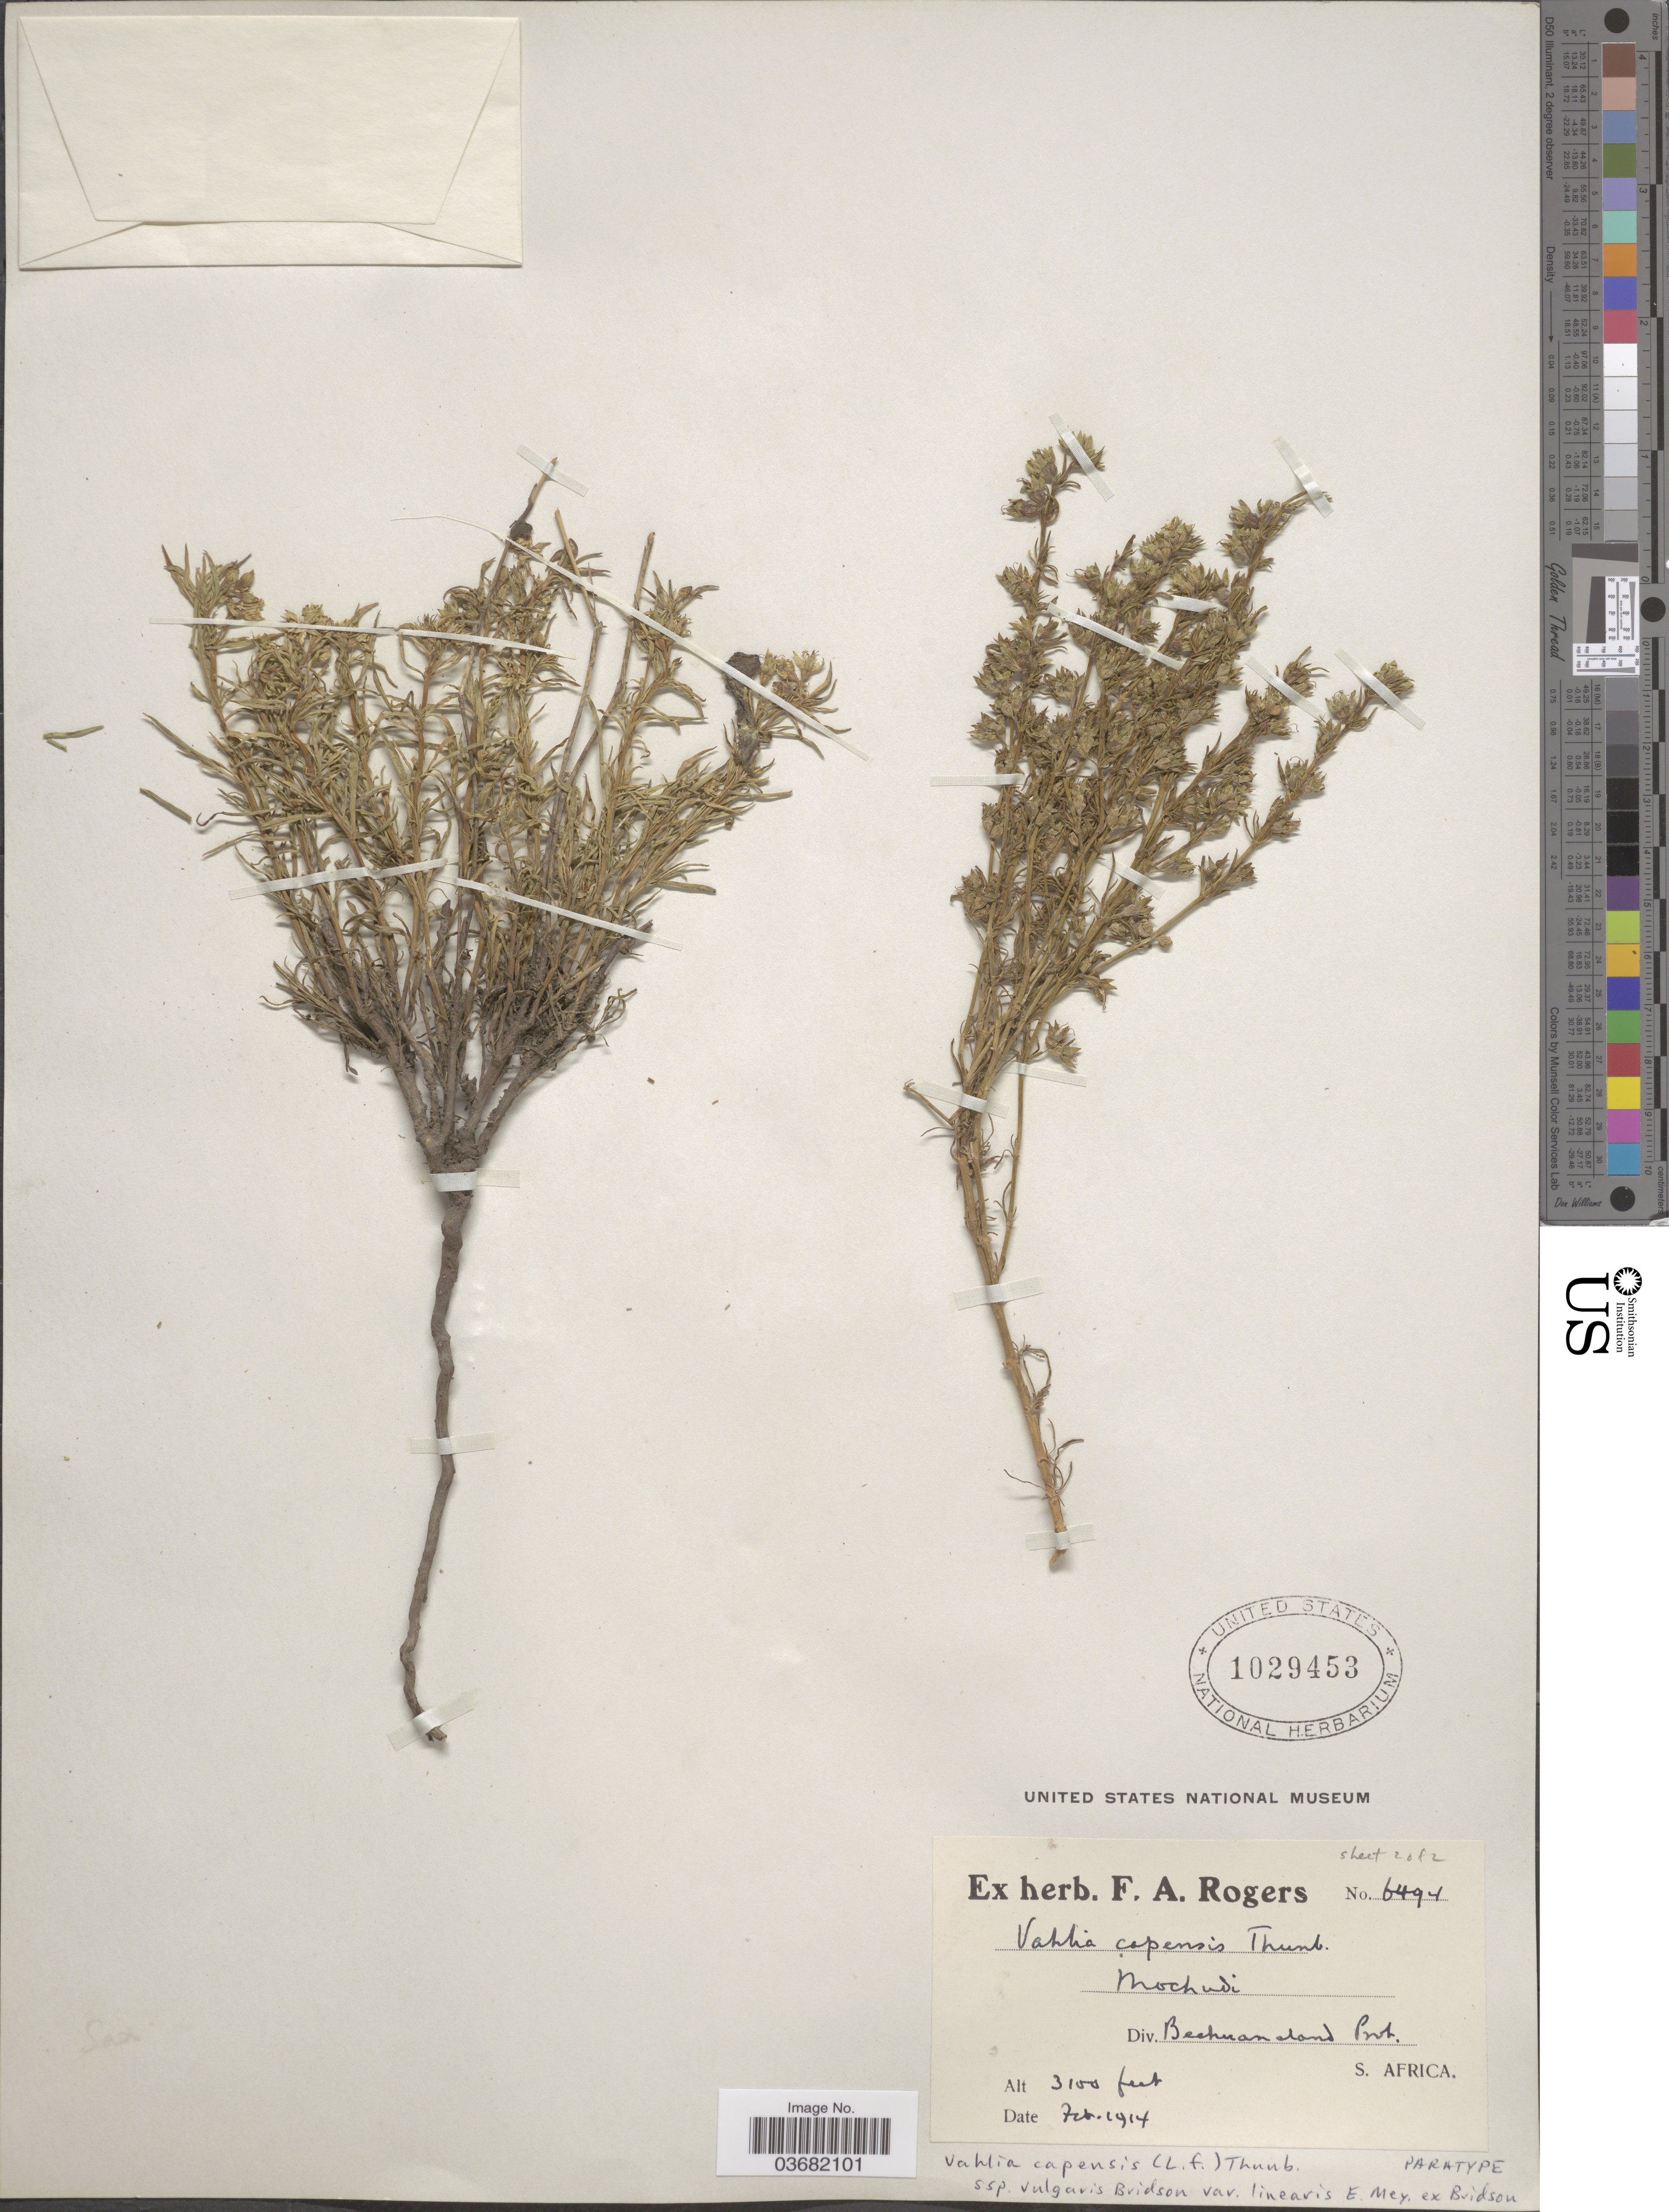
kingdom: Plantae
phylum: Tracheophyta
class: Magnoliopsida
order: Vahliales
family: Vahliaceae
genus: Vahlia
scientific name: Vahlia capensis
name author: (L. f.) Thunb.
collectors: ex herb. F. A. Rogers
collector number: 6494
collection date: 1914-02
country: Botswana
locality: Mochudi. Div. Bechuanaland Prot.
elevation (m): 945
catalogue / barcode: US 1029453